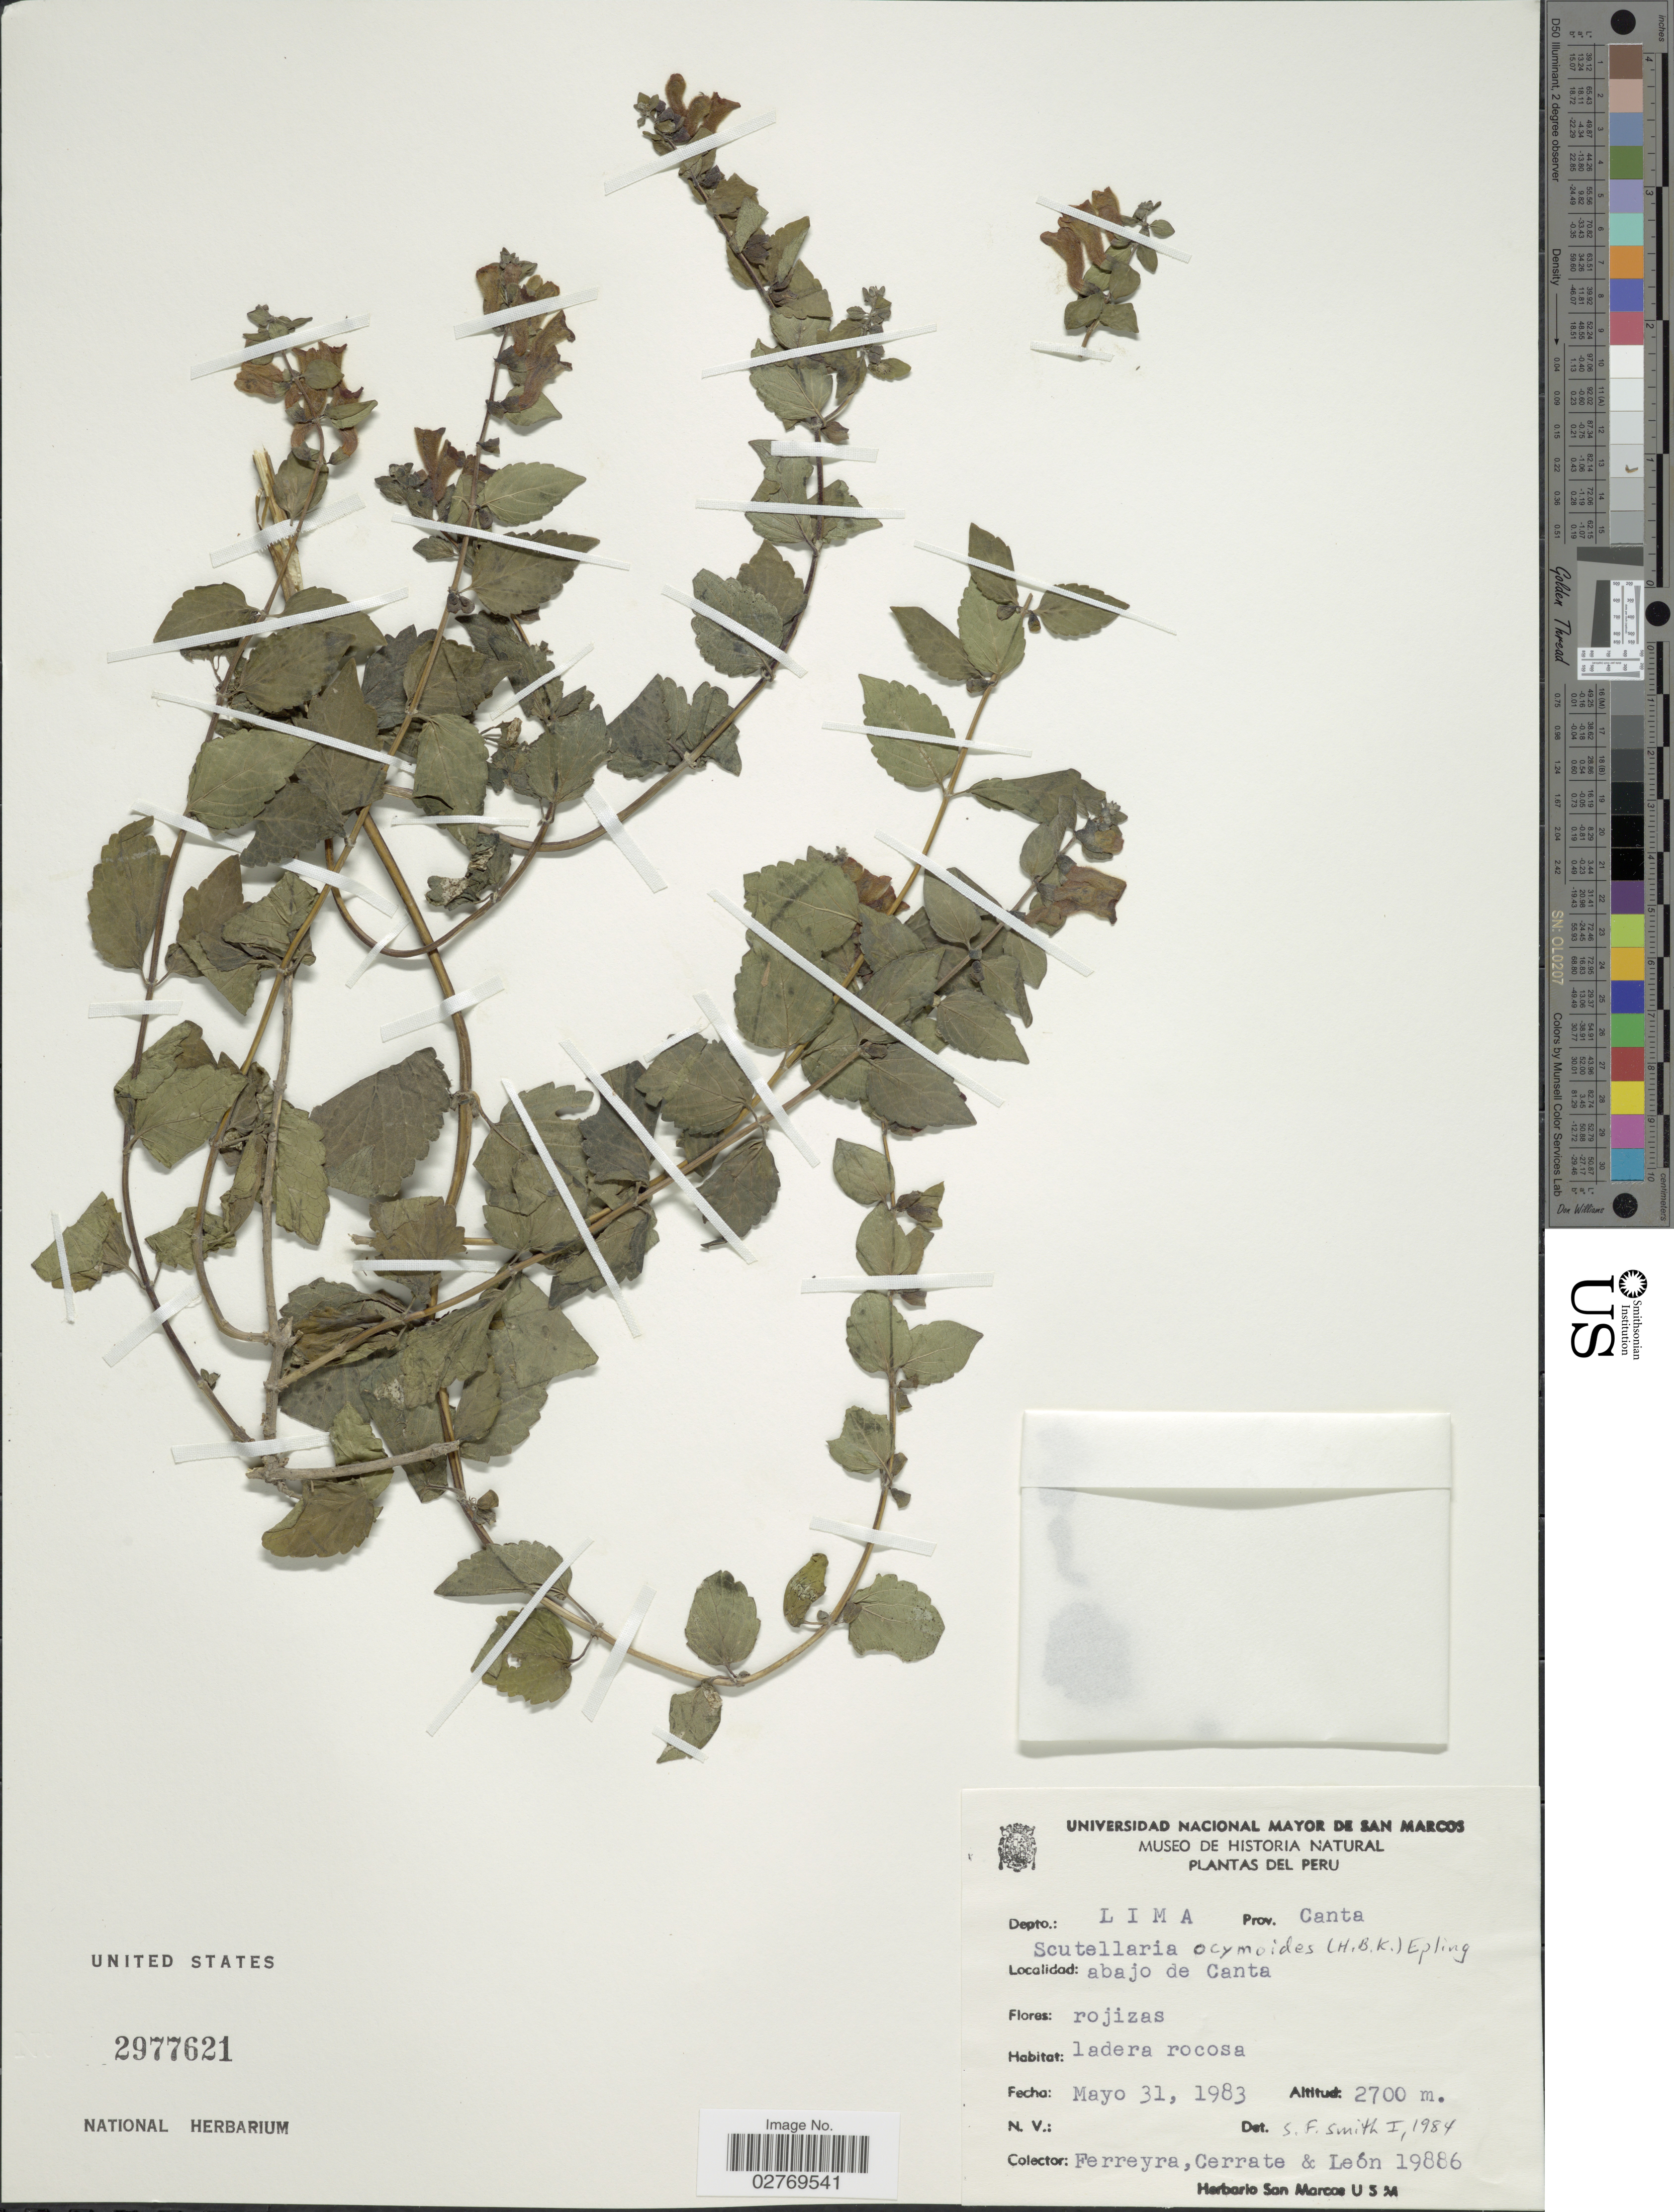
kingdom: Plantae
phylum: Tracheophyta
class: Magnoliopsida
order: Lamiales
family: Lamiaceae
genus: Scutellaria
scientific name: Scutellaria ocymoides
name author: (Kunth) Epling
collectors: R. A. Ferreyra, -. Cerrate & -. León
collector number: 19886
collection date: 1983-05-31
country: Peru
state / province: Lima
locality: Prov. Canta. Abajo de Canta.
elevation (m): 2700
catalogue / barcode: US 2977621